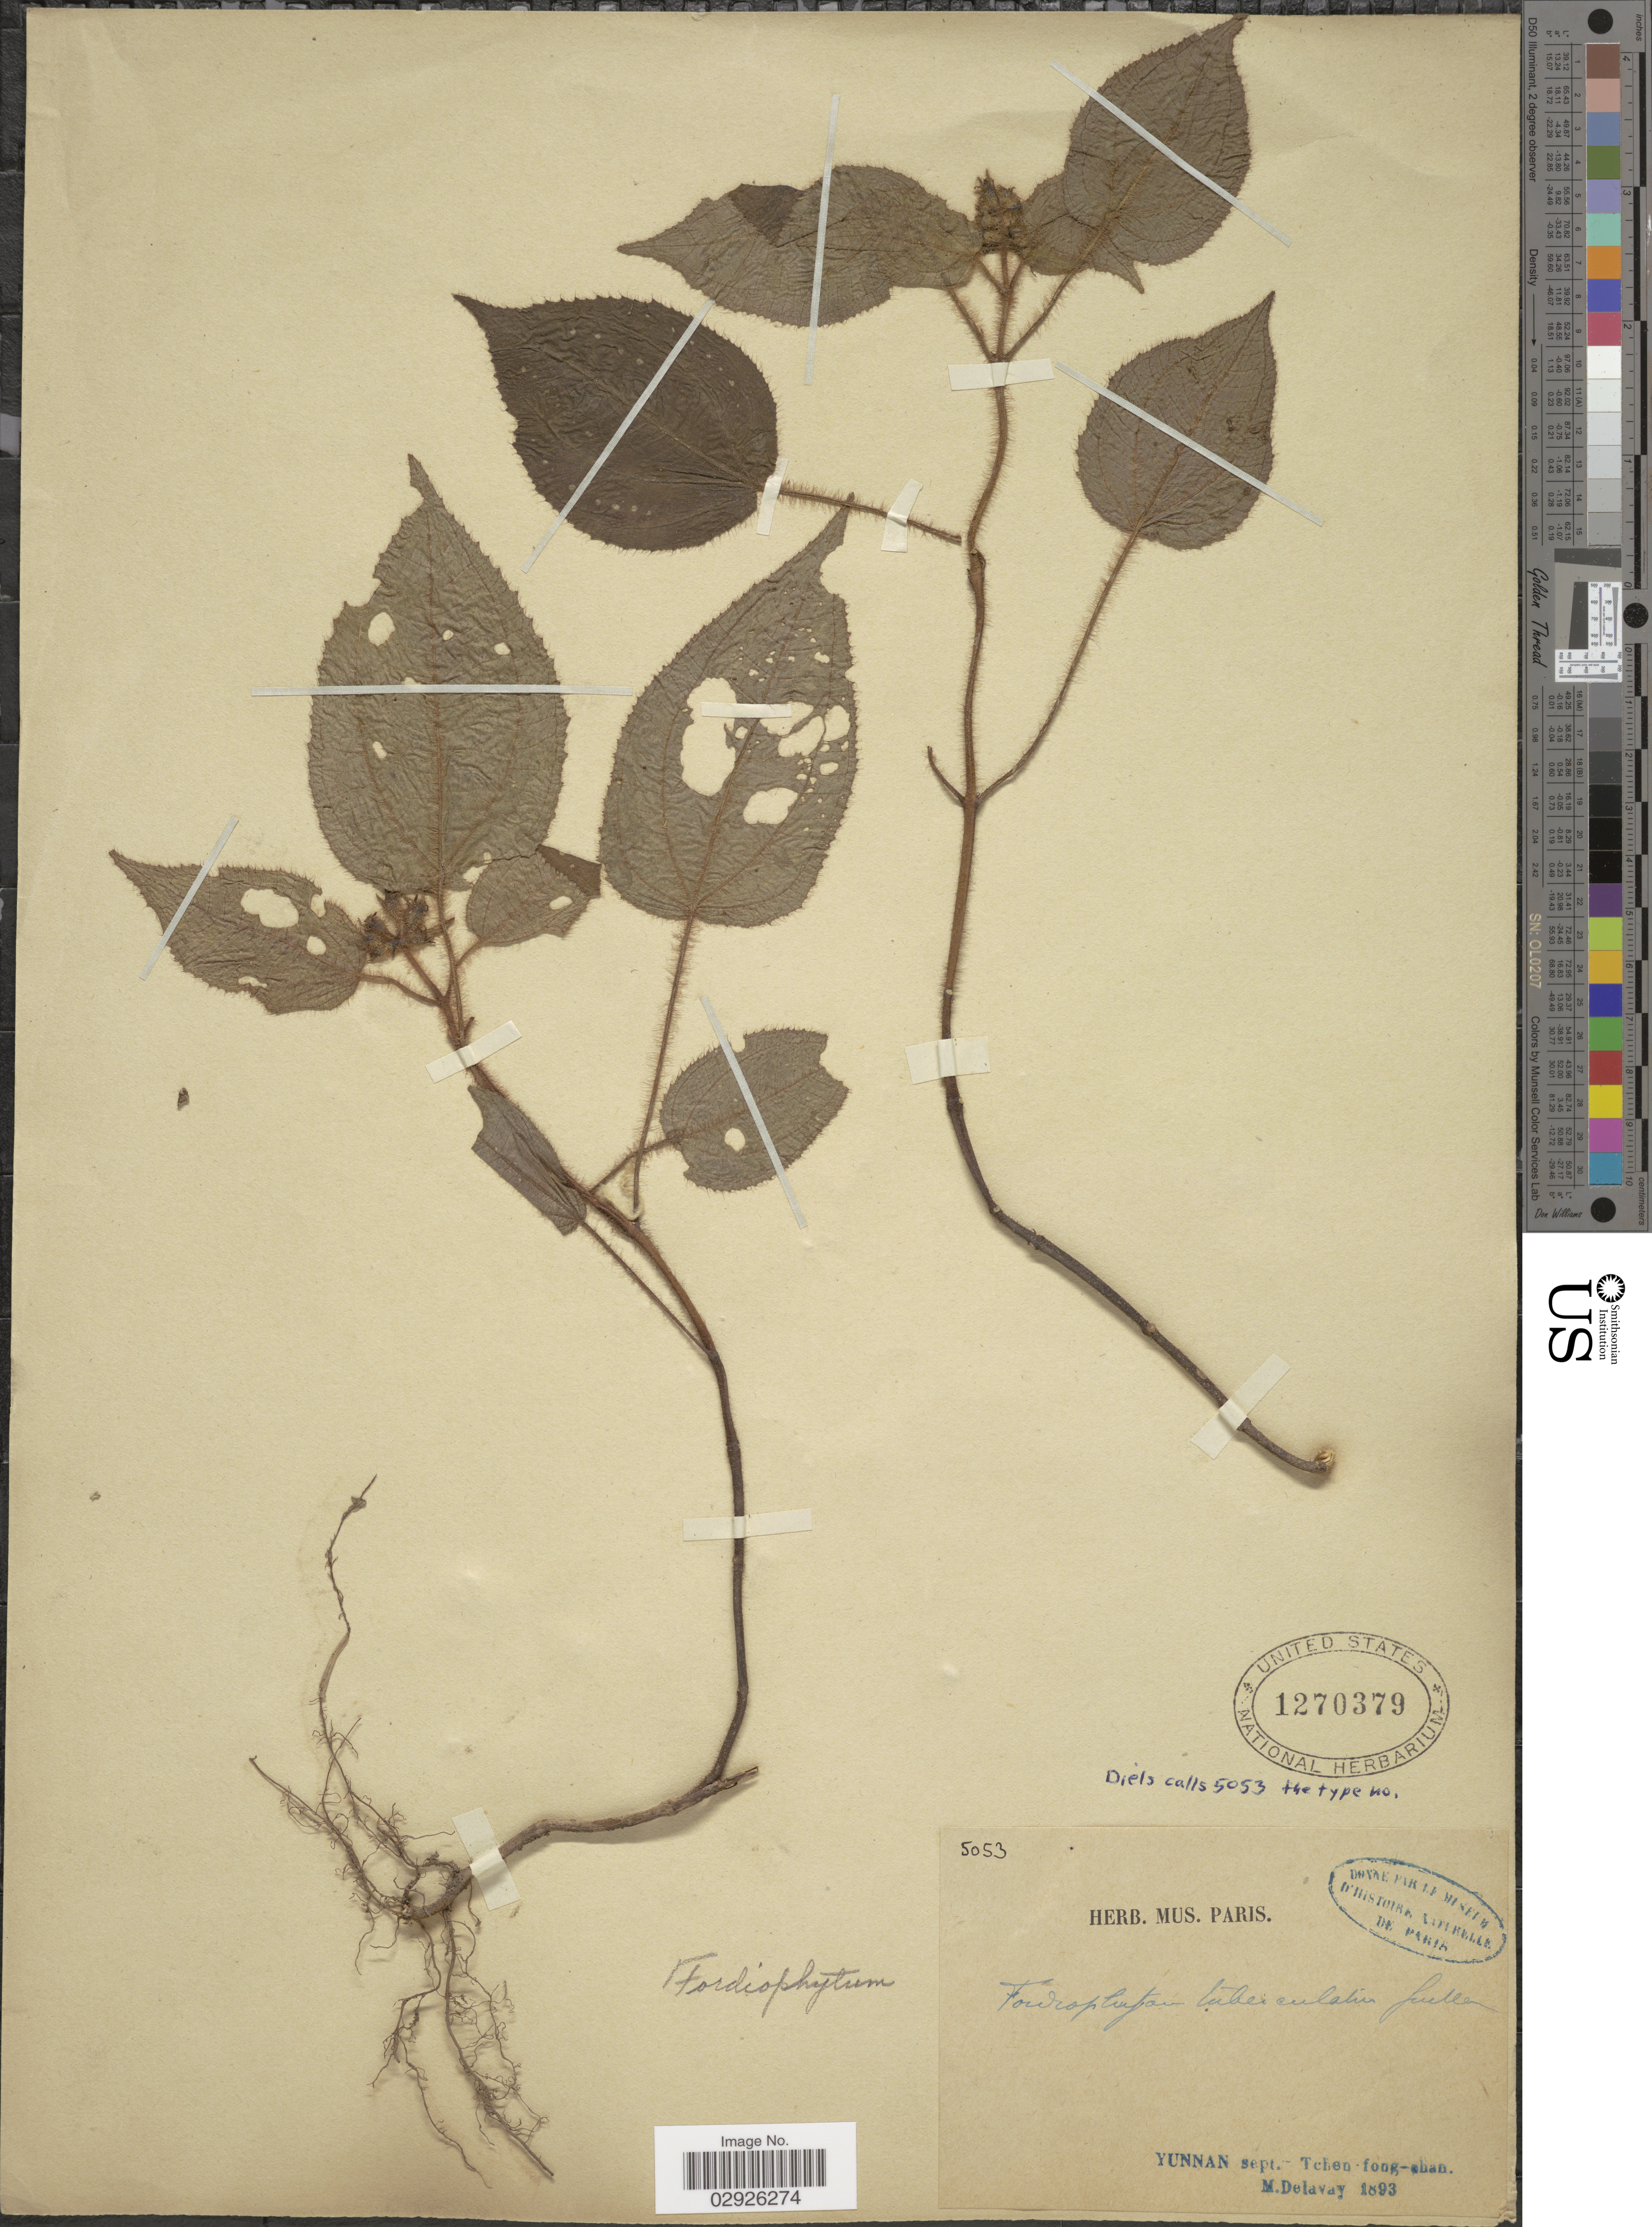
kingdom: Plantae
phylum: Tracheophyta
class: Magnoliopsida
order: Myrtales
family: Melastomataceae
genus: Bredia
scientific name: Bredia tuberculata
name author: (Guillaumin) Diels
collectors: M. Delavay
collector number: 5053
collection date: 1893-09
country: China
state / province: Yunnan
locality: Tchen - fong - shan.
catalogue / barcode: US 1270379